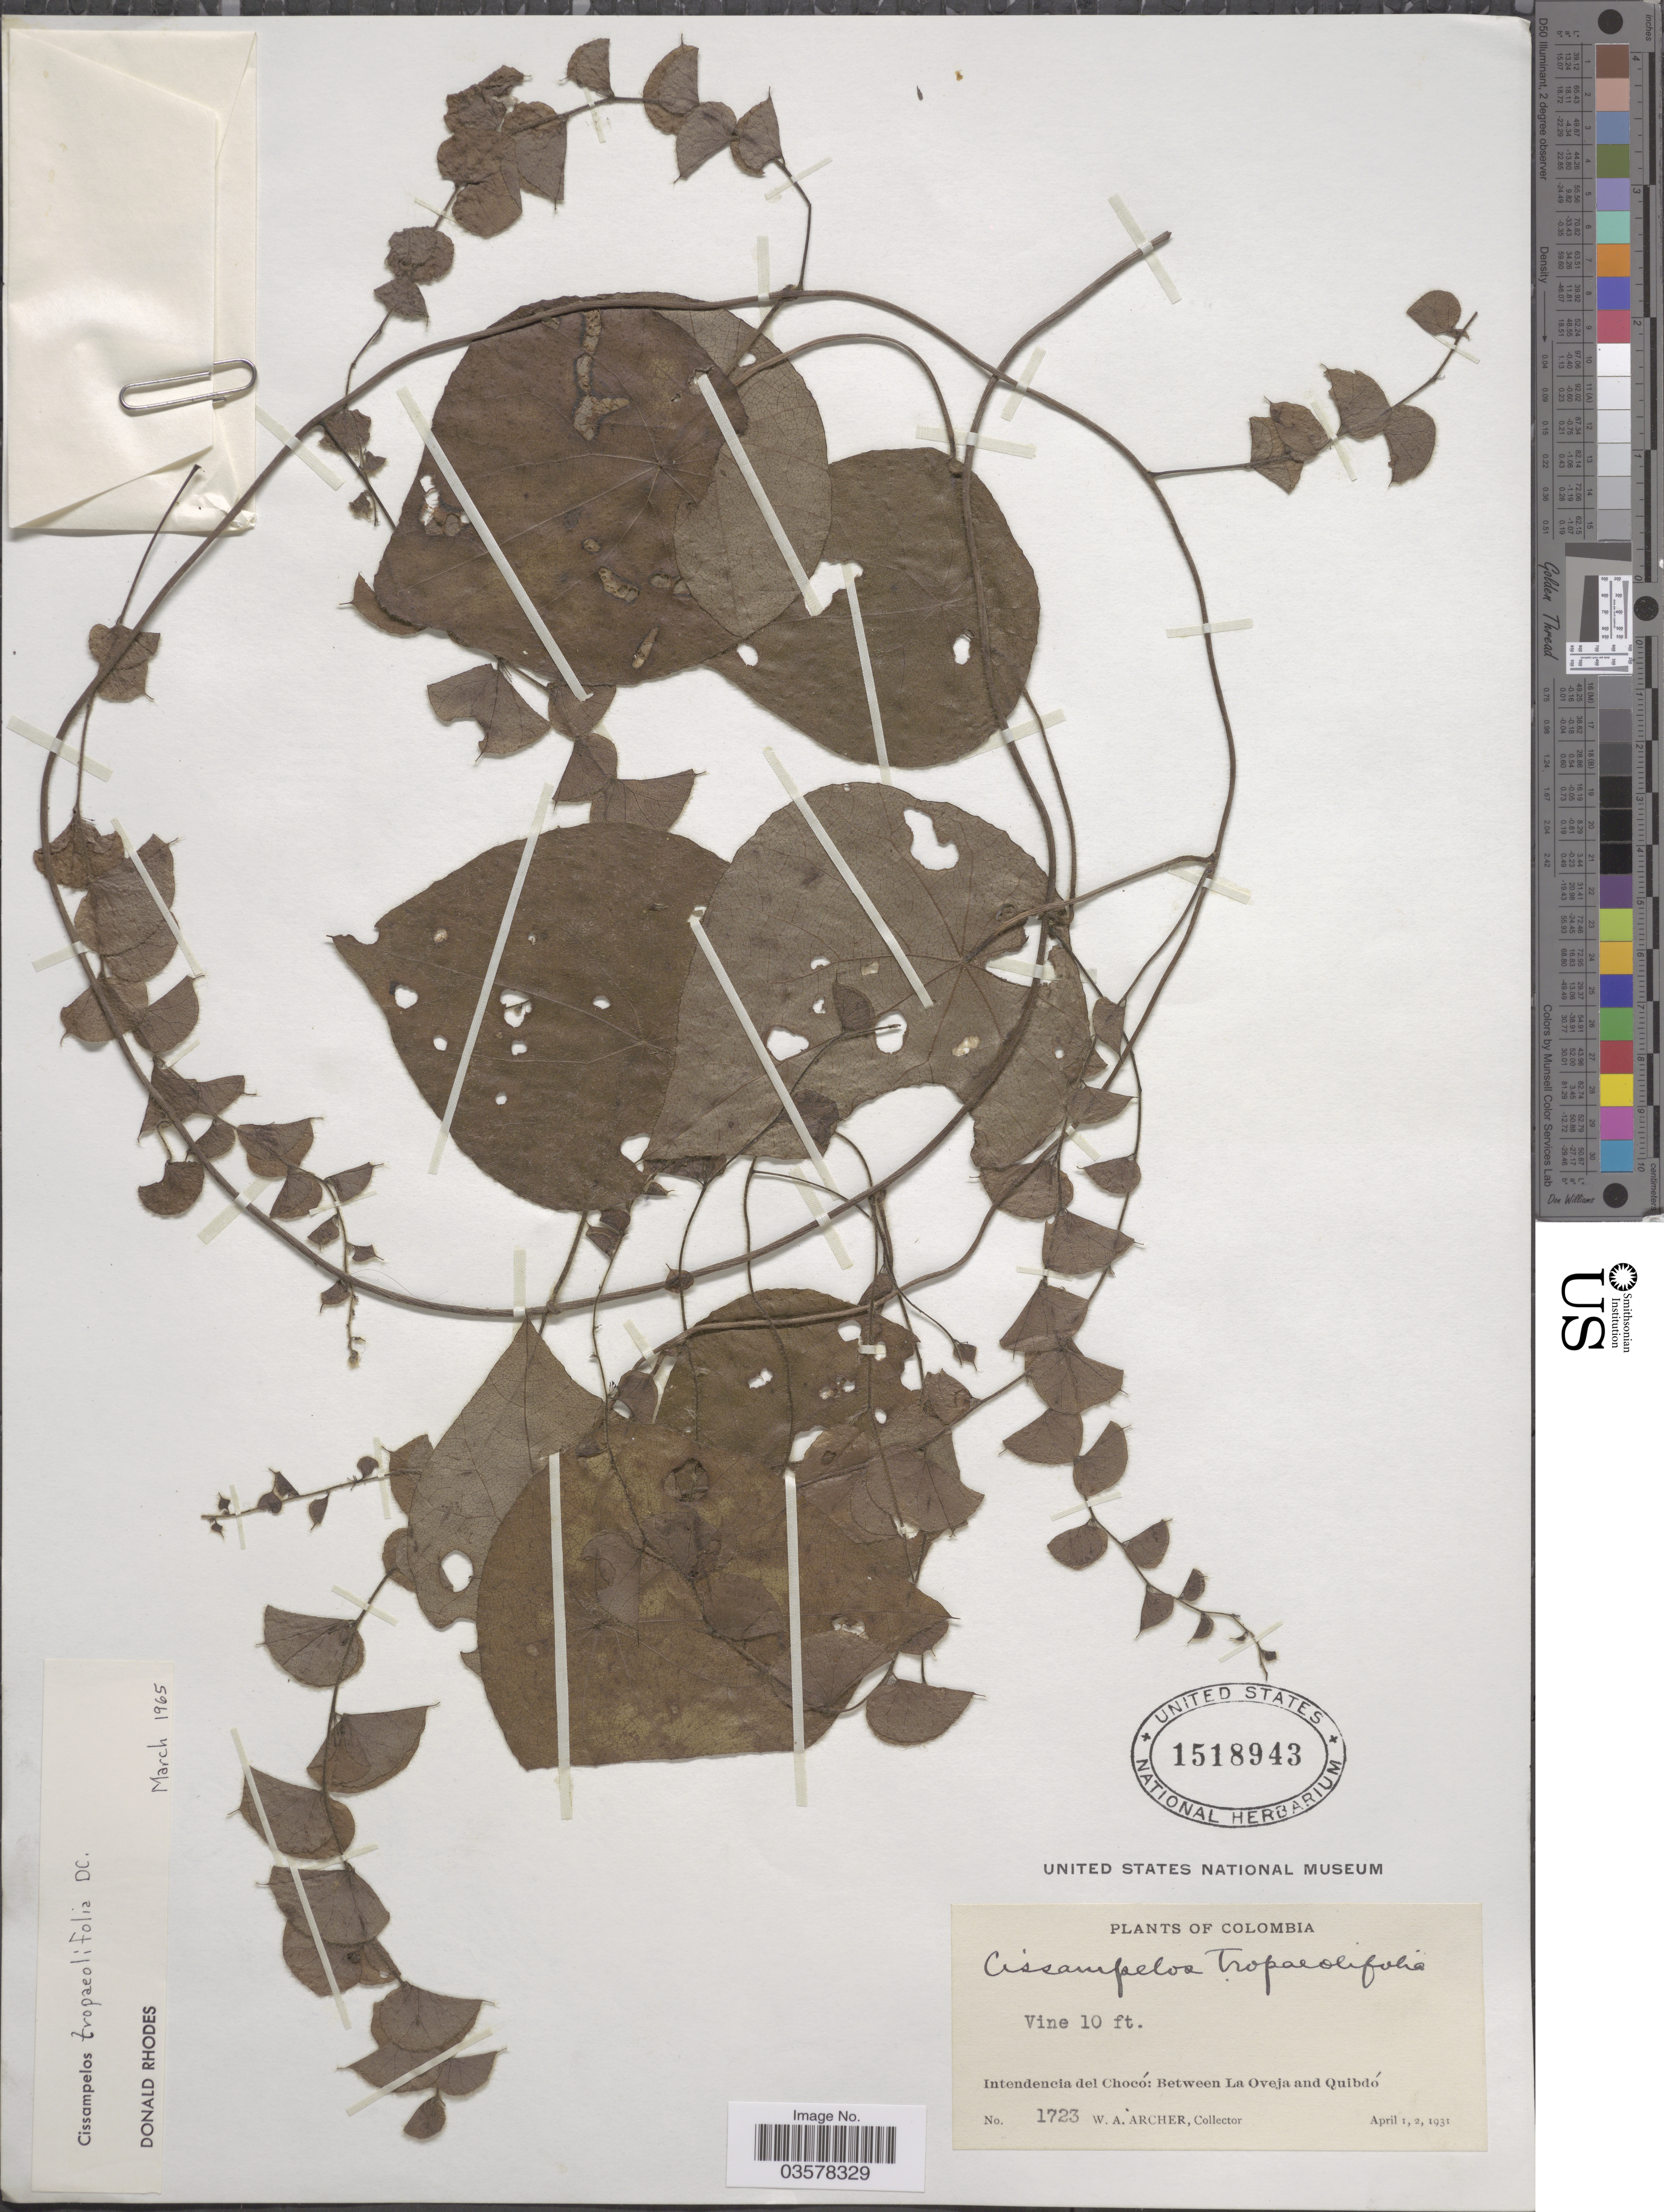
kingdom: Plantae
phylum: Tracheophyta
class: Magnoliopsida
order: Ranunculales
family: Menispermaceae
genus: Cissampelos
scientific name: Cissampelos tropaeolifolia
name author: DC.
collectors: W. Archer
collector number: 1723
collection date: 1931-04-01/1931-04-02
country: Colombia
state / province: Chocó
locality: Intendencia del Chocó: Between La Oveja and Quibdó.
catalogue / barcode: US 1518943